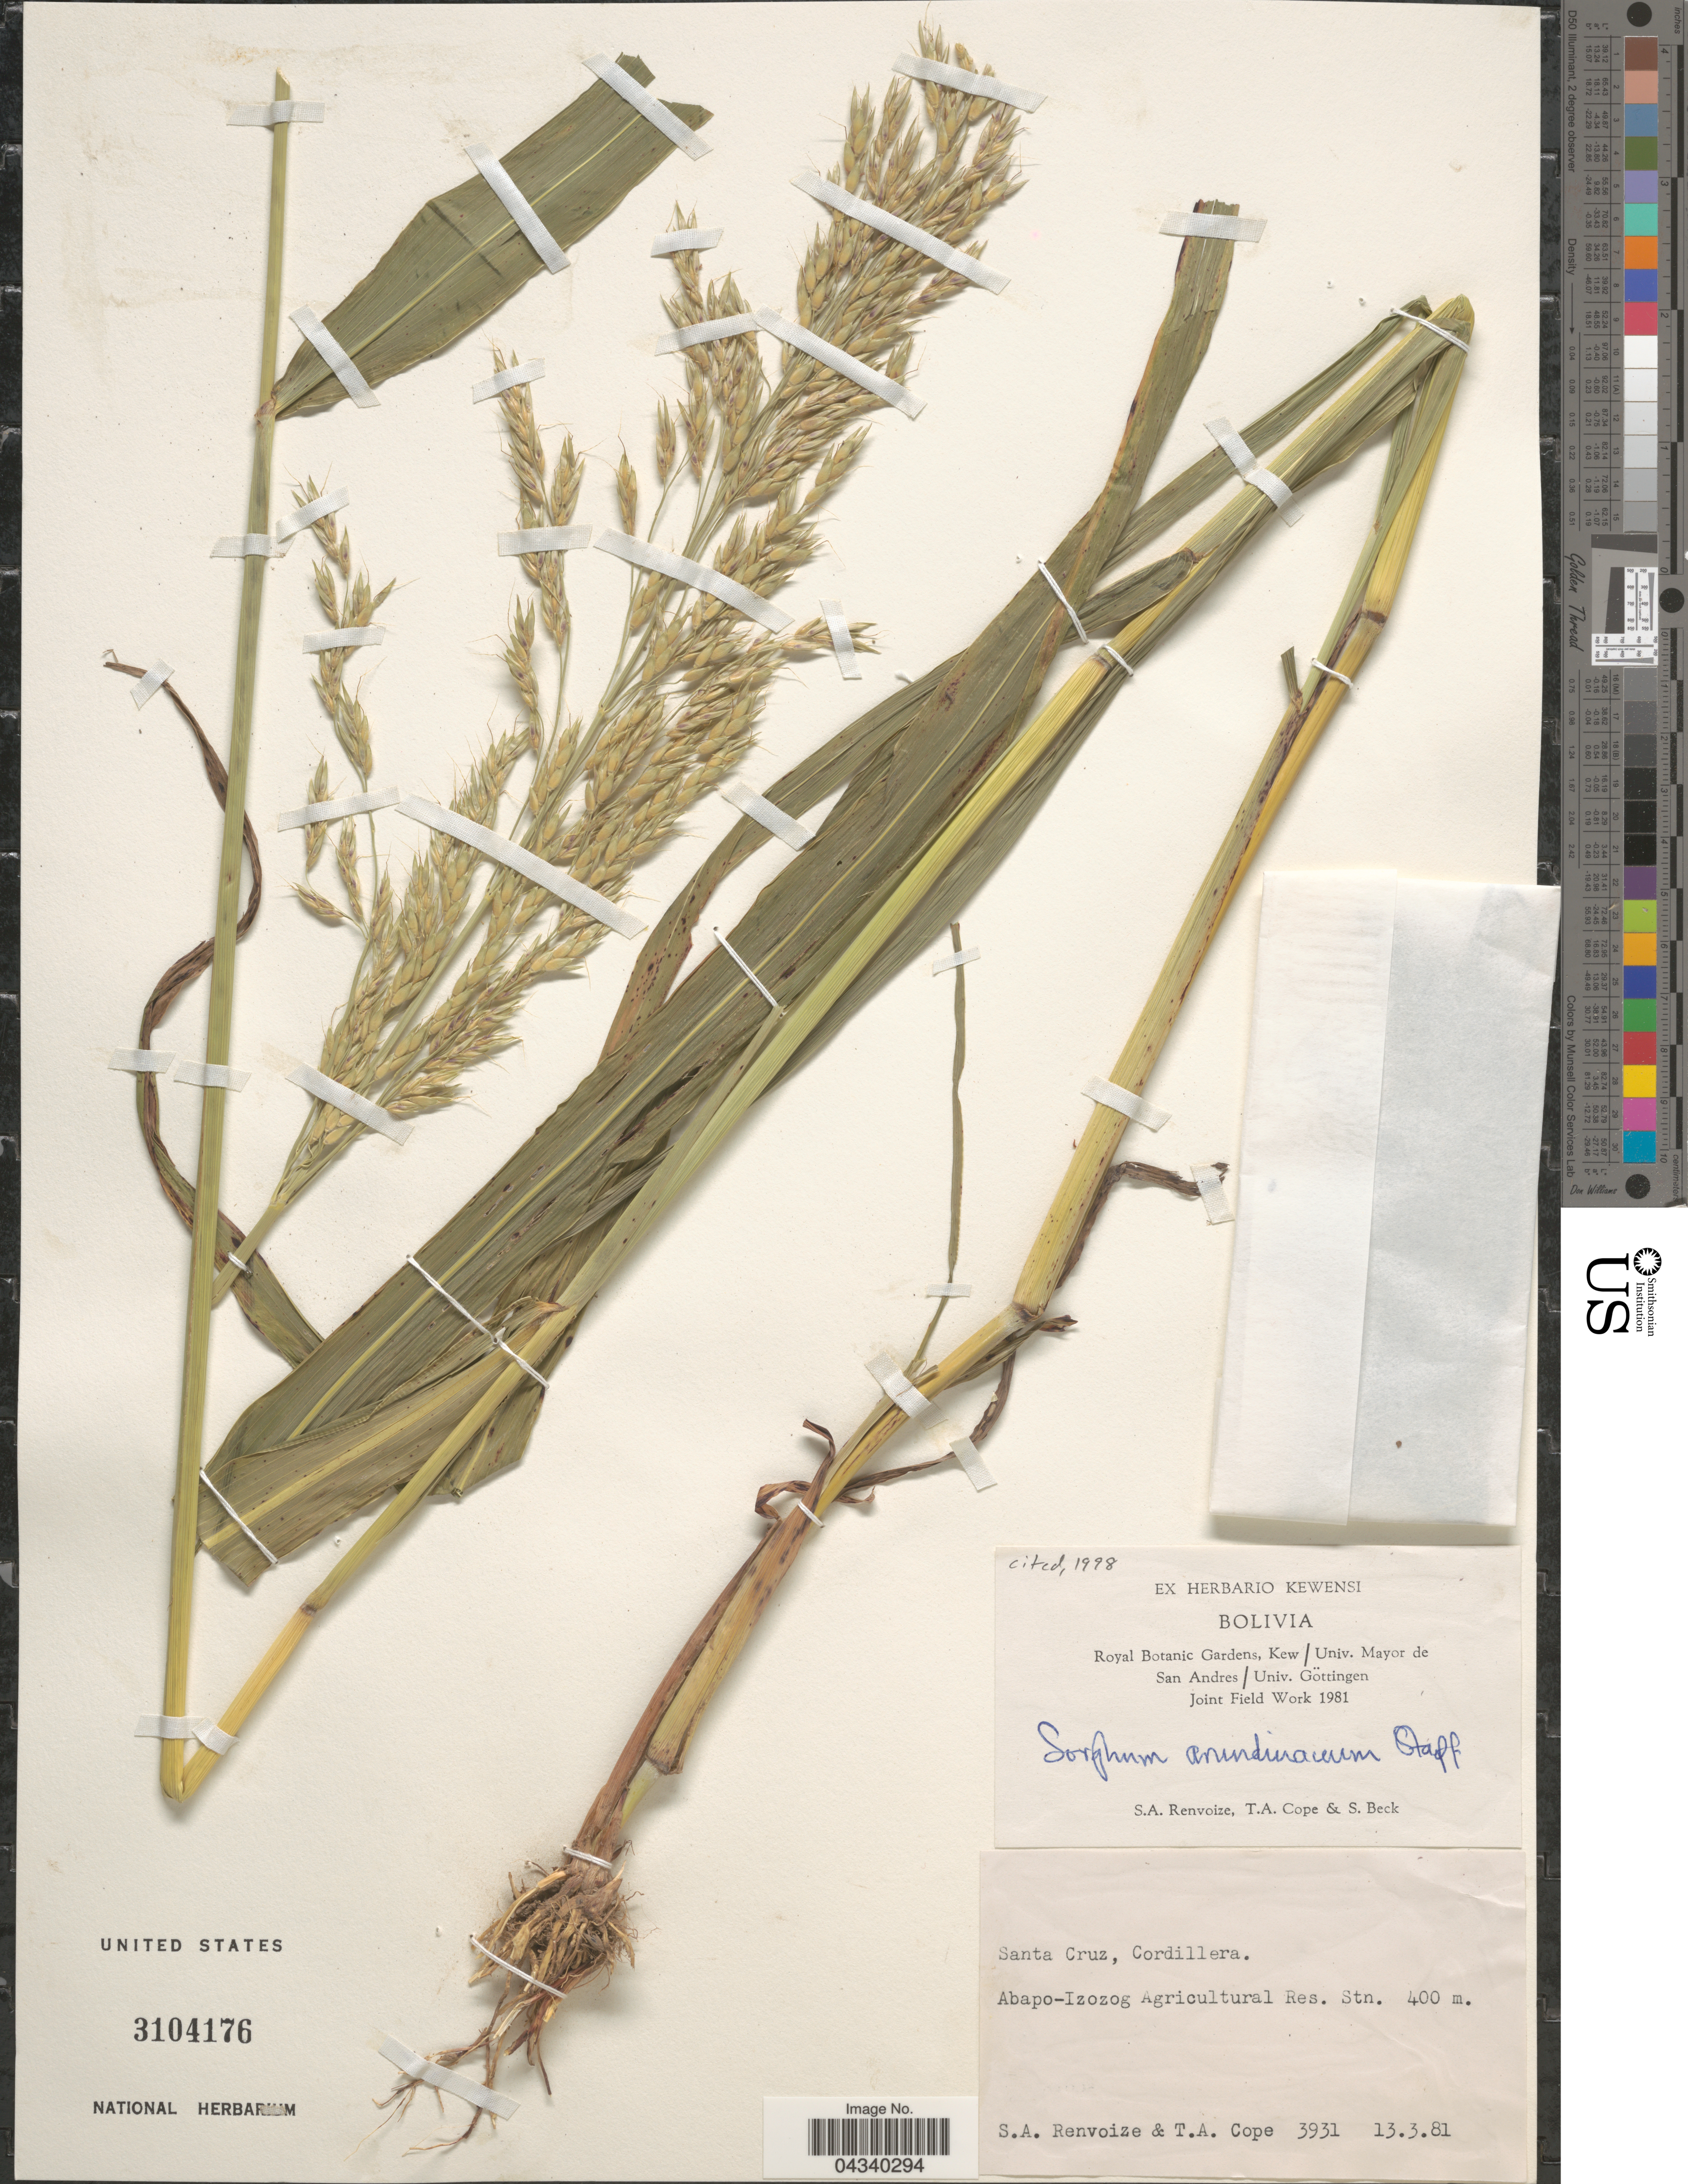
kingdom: Plantae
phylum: Tracheophyta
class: Liliopsida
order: Poales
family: Poaceae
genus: Sorghum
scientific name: Sorghum arundinaceum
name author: (Desv.) Stapf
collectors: S. A. Renvoize, T. A. Cope & S. G. Beck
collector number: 3931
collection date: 1981-03-13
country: Bolivia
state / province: Santa Cruz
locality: Santa Cruz, Cordillera. Abapo-Izozog Agricultural Res. Stn.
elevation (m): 400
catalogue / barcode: US 3104176